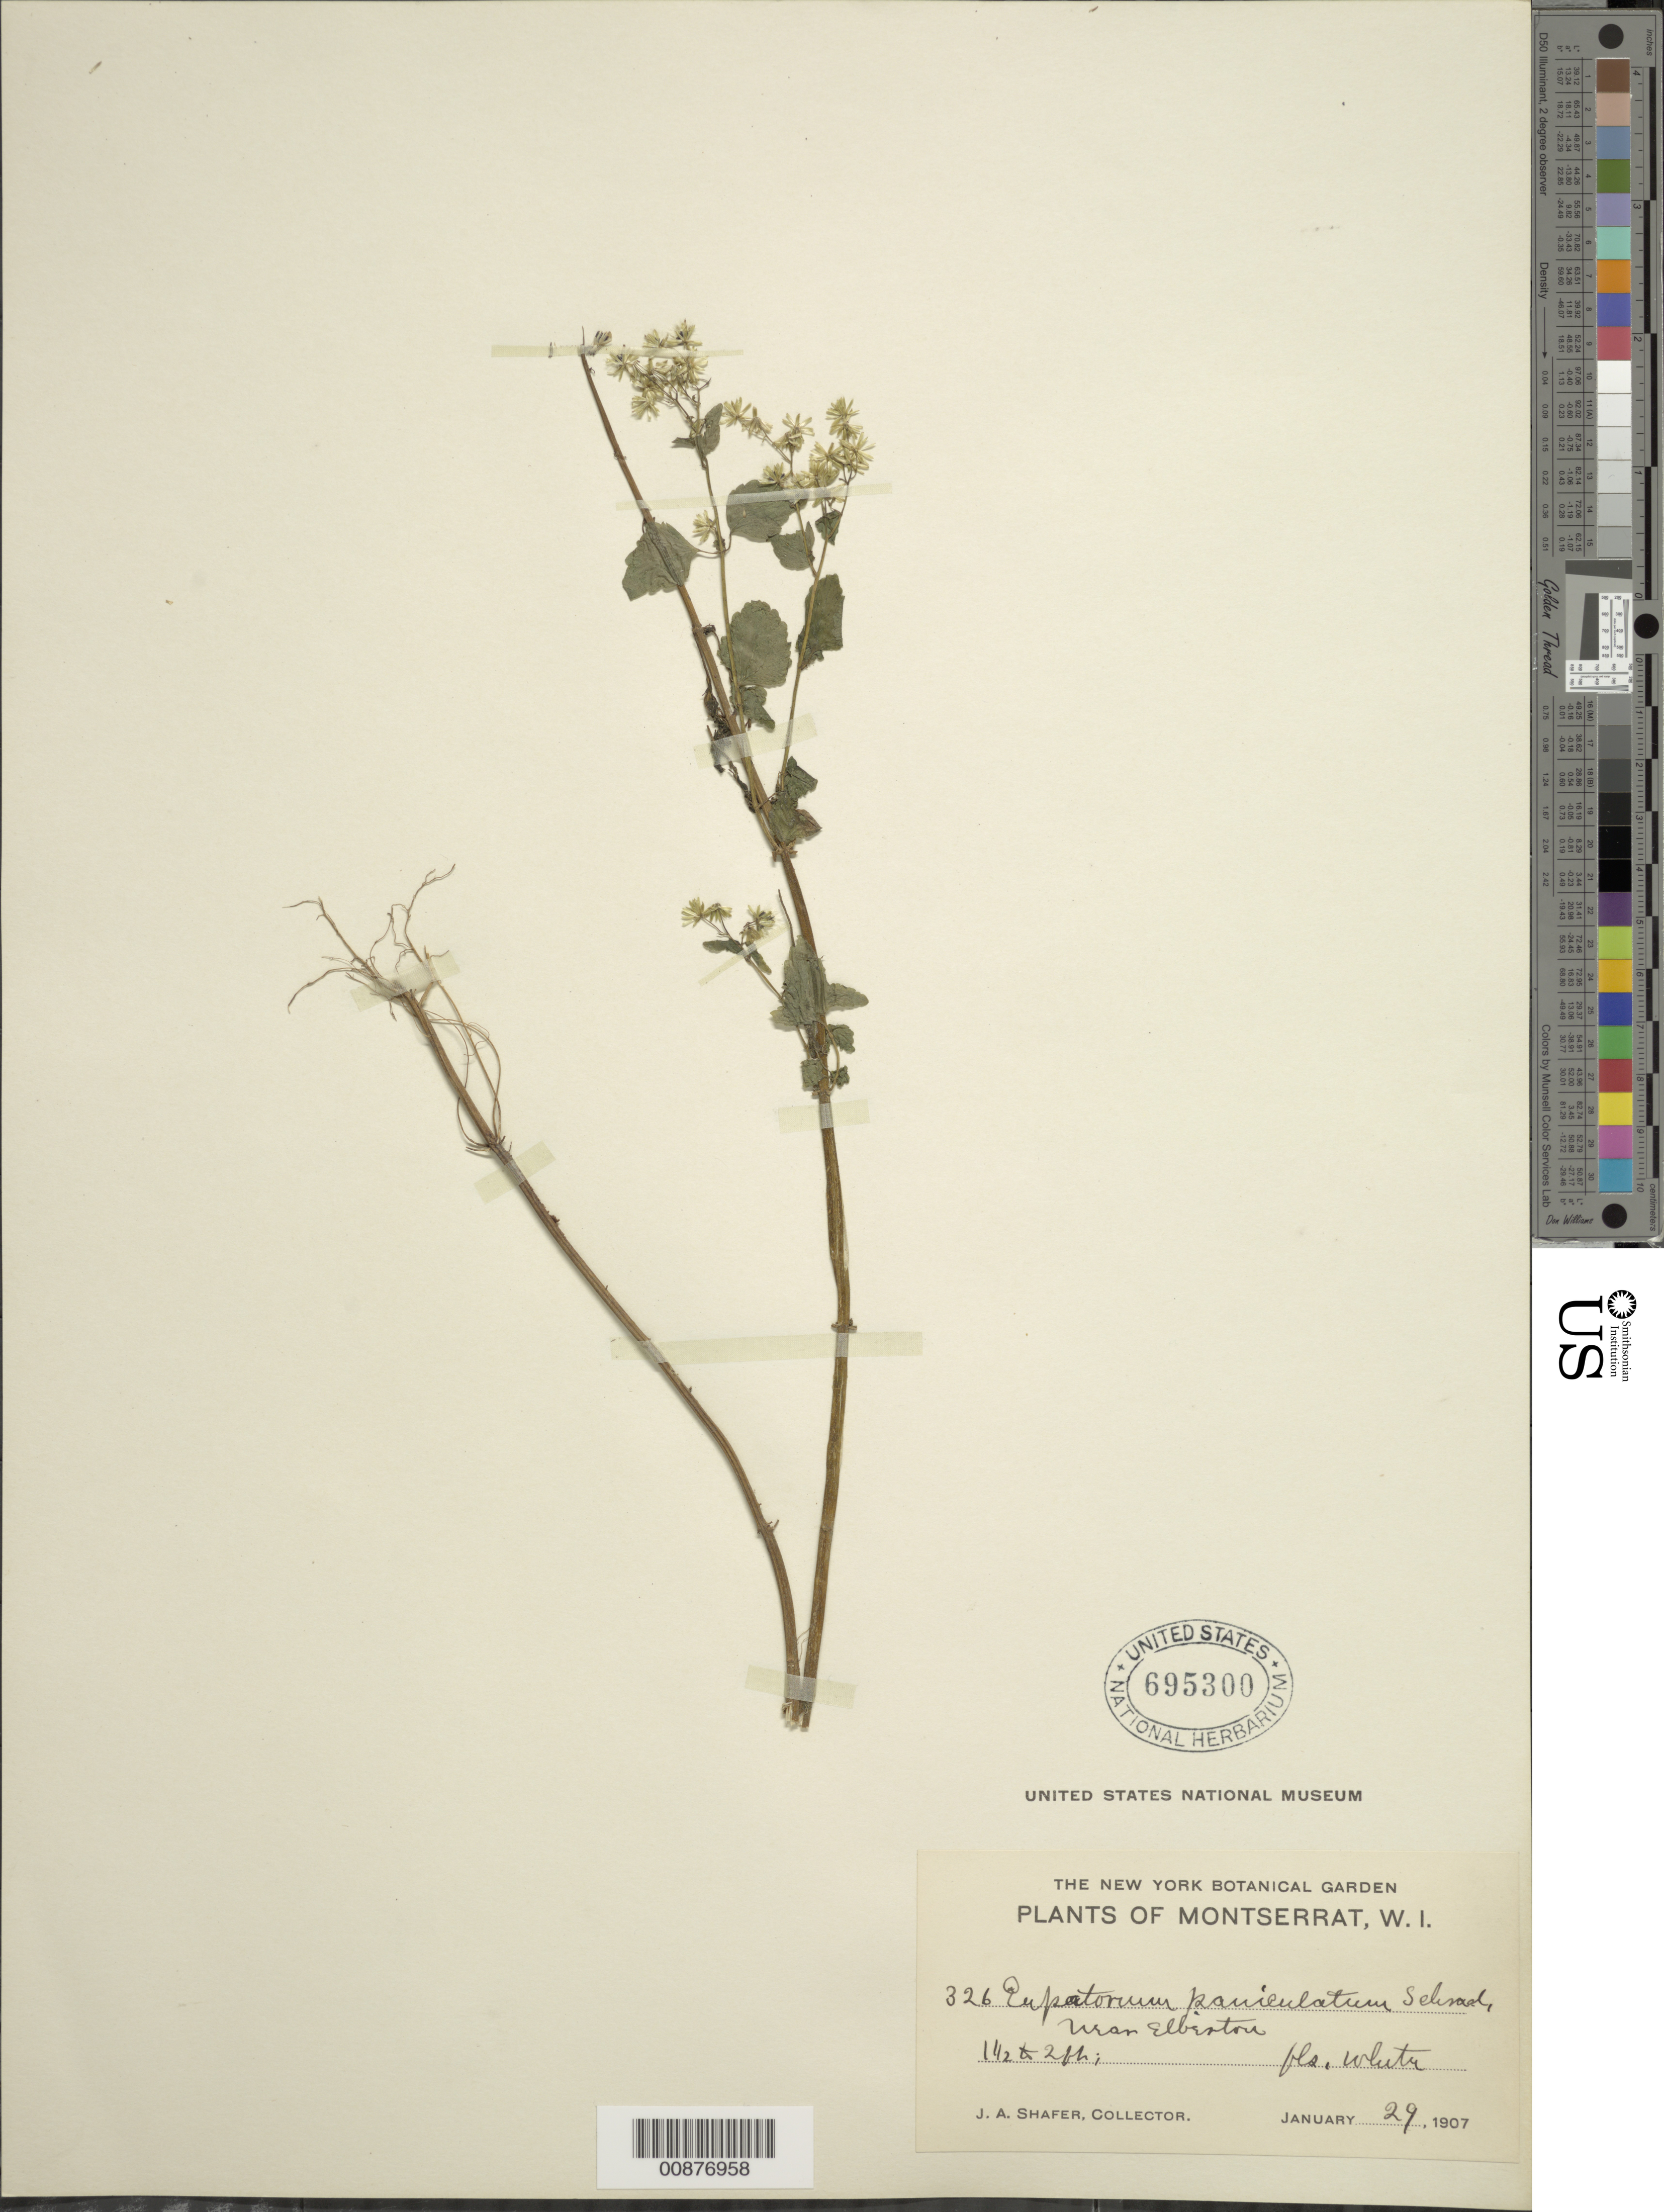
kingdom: Plantae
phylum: Tracheophyta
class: Magnoliopsida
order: Asterales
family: Asteraceae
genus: Fleischmannia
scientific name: Fleischmannia microstemon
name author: (Cass.) R.M. King & H. Rob.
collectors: J. A. Shafer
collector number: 326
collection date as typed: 29 Jan 1907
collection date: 1907-01-29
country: Montserrat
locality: Near Elbenton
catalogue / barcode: US 695300